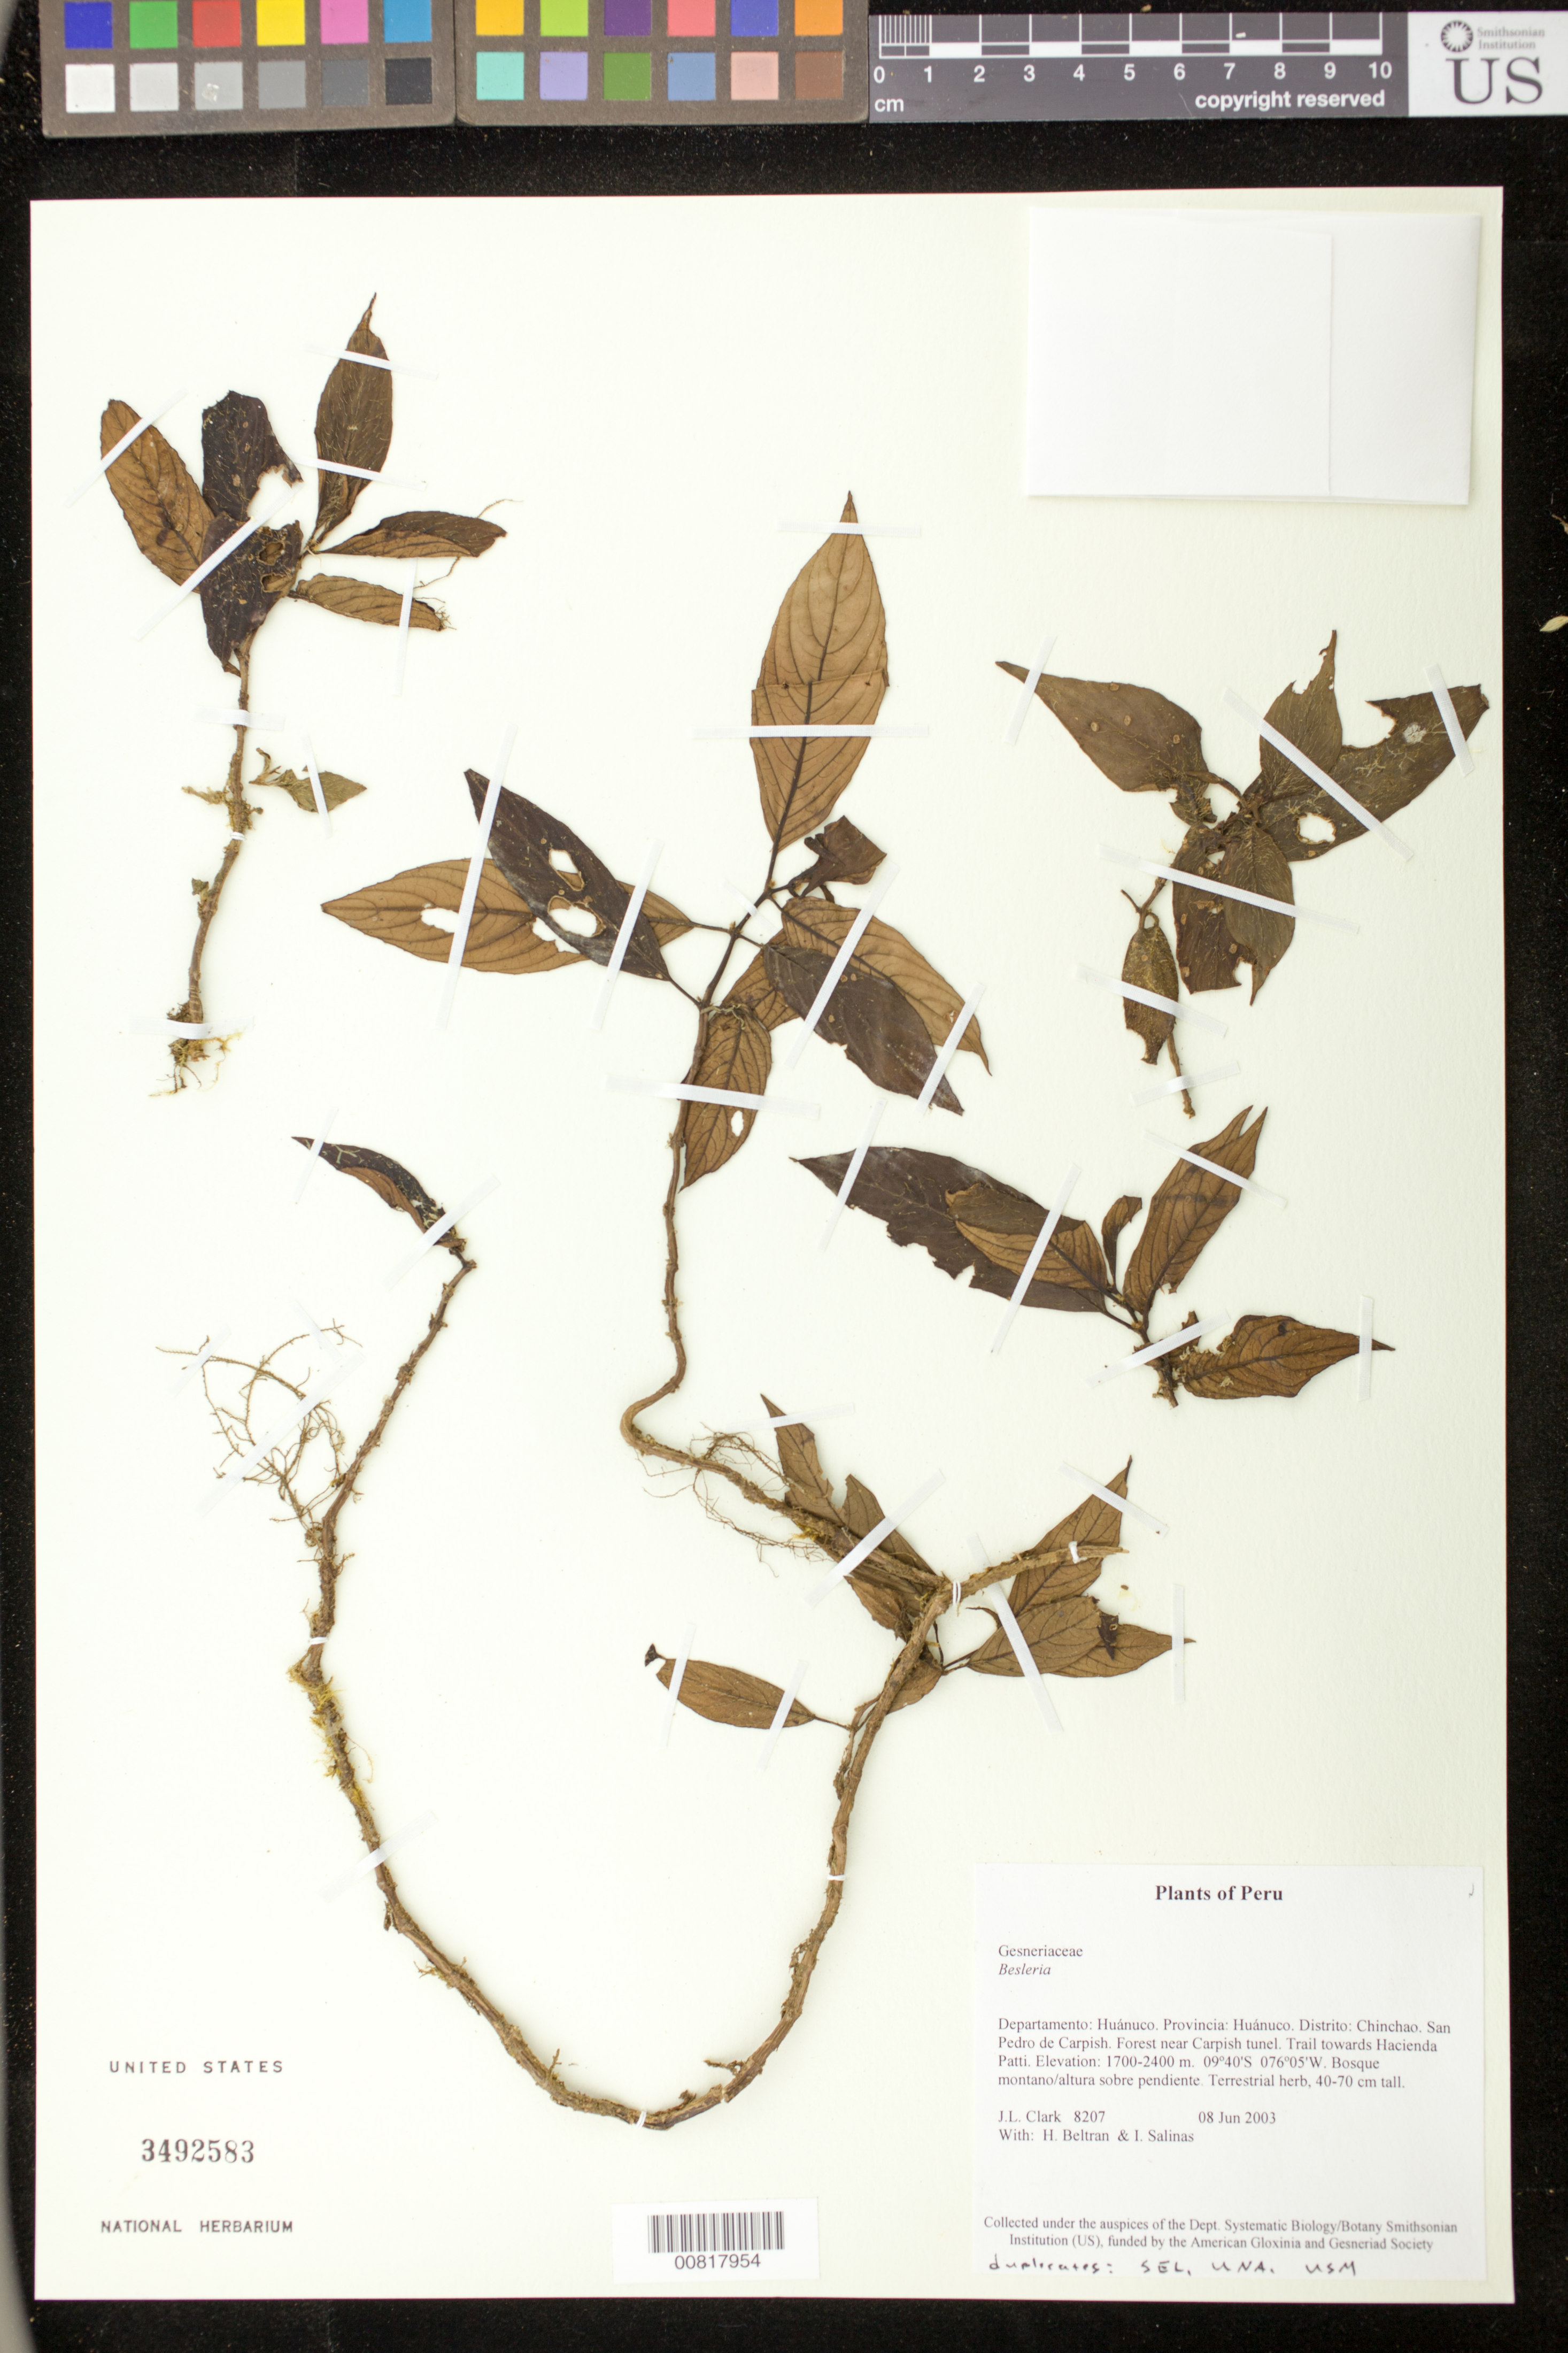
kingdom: Plantae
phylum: Tracheophyta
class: Magnoliopsida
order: Lamiales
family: Gesneriaceae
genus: Besleria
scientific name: Besleria sp.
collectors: J. L. Clark, H. Beltran & I. Salinas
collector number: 8207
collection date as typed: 08 Jun 2003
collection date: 2003-06-08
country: Peru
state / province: Huánuco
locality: Huánuco. Distrito: Chinchao. San Pedro de Carpish. Forest near Carpish tunel. Trail towards Hacienda Patti.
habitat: Bosque montano/altura sobre pendiente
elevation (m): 1700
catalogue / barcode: US 3492583